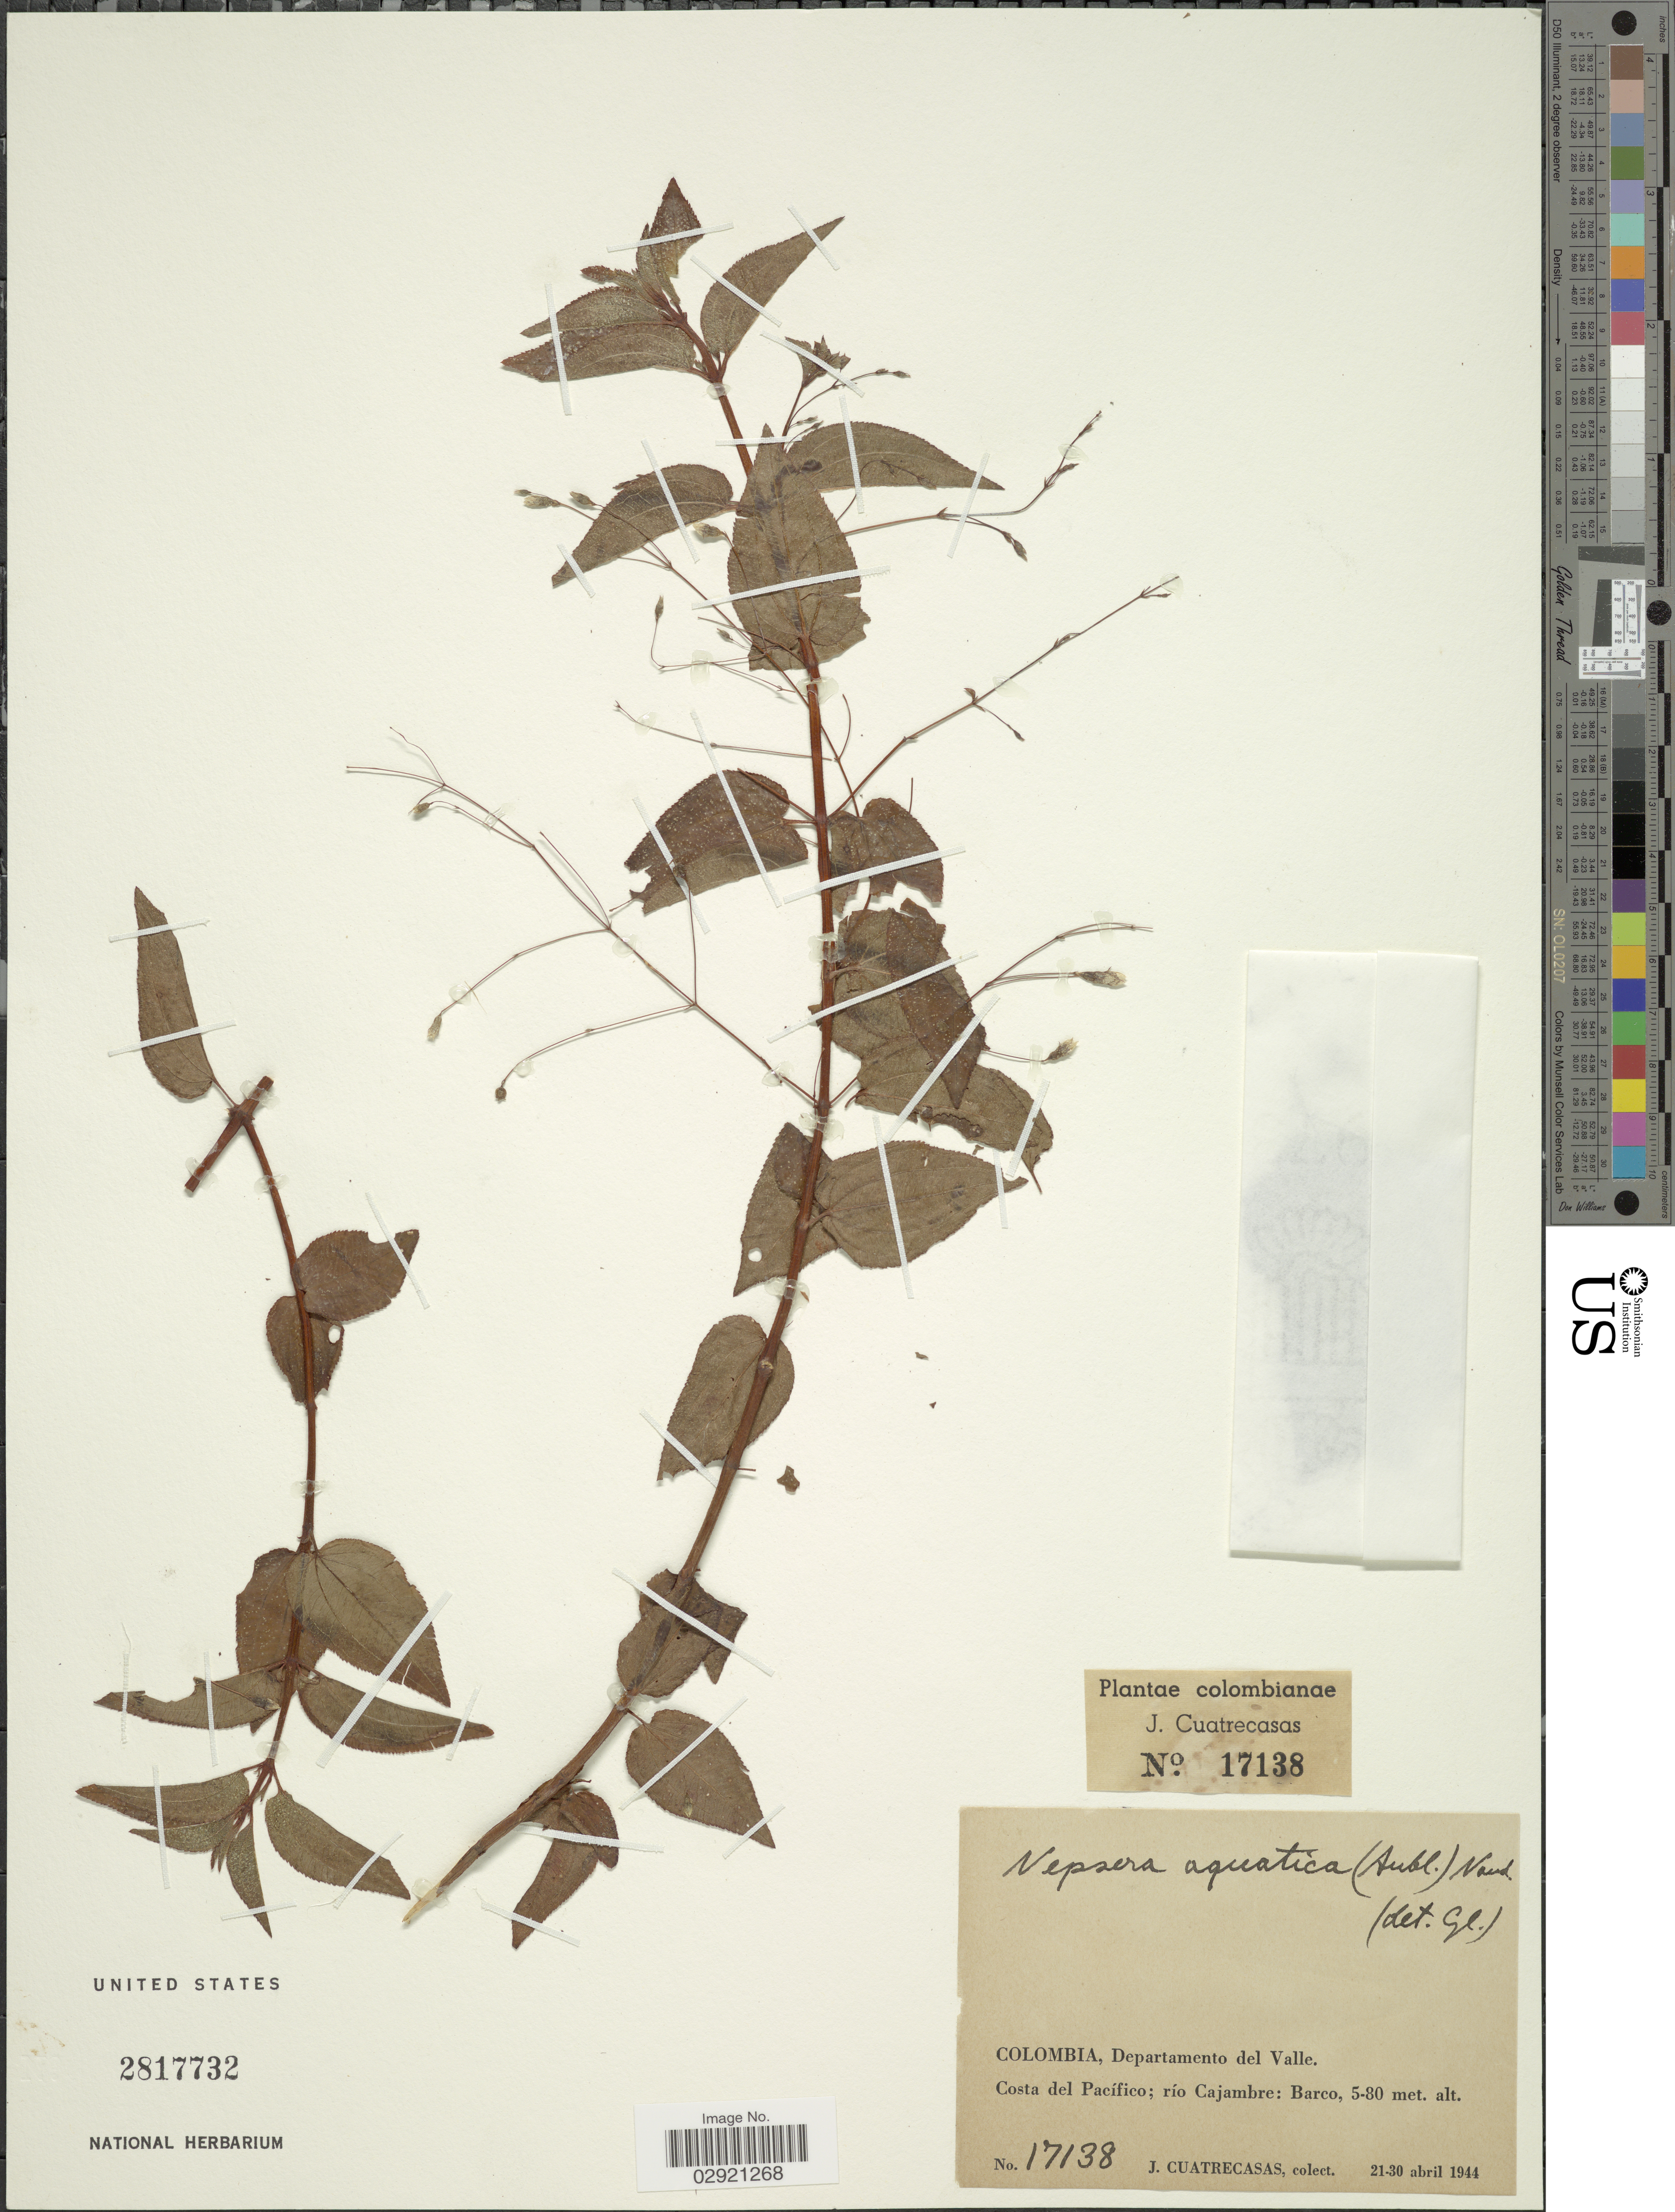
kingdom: Plantae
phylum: Tracheophyta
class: Magnoliopsida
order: Myrtales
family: Melastomataceae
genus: Nepsera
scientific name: Nepsera aquatica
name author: (Aubl.) Naudin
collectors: J. Cuatrecasas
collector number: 17138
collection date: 1944-04-21/1944-04-30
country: Colombia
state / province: Valle del Cauca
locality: Departamento del Valle. Costa del Pacífico, río Cajambre: Barco.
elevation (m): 5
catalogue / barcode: US 2817732